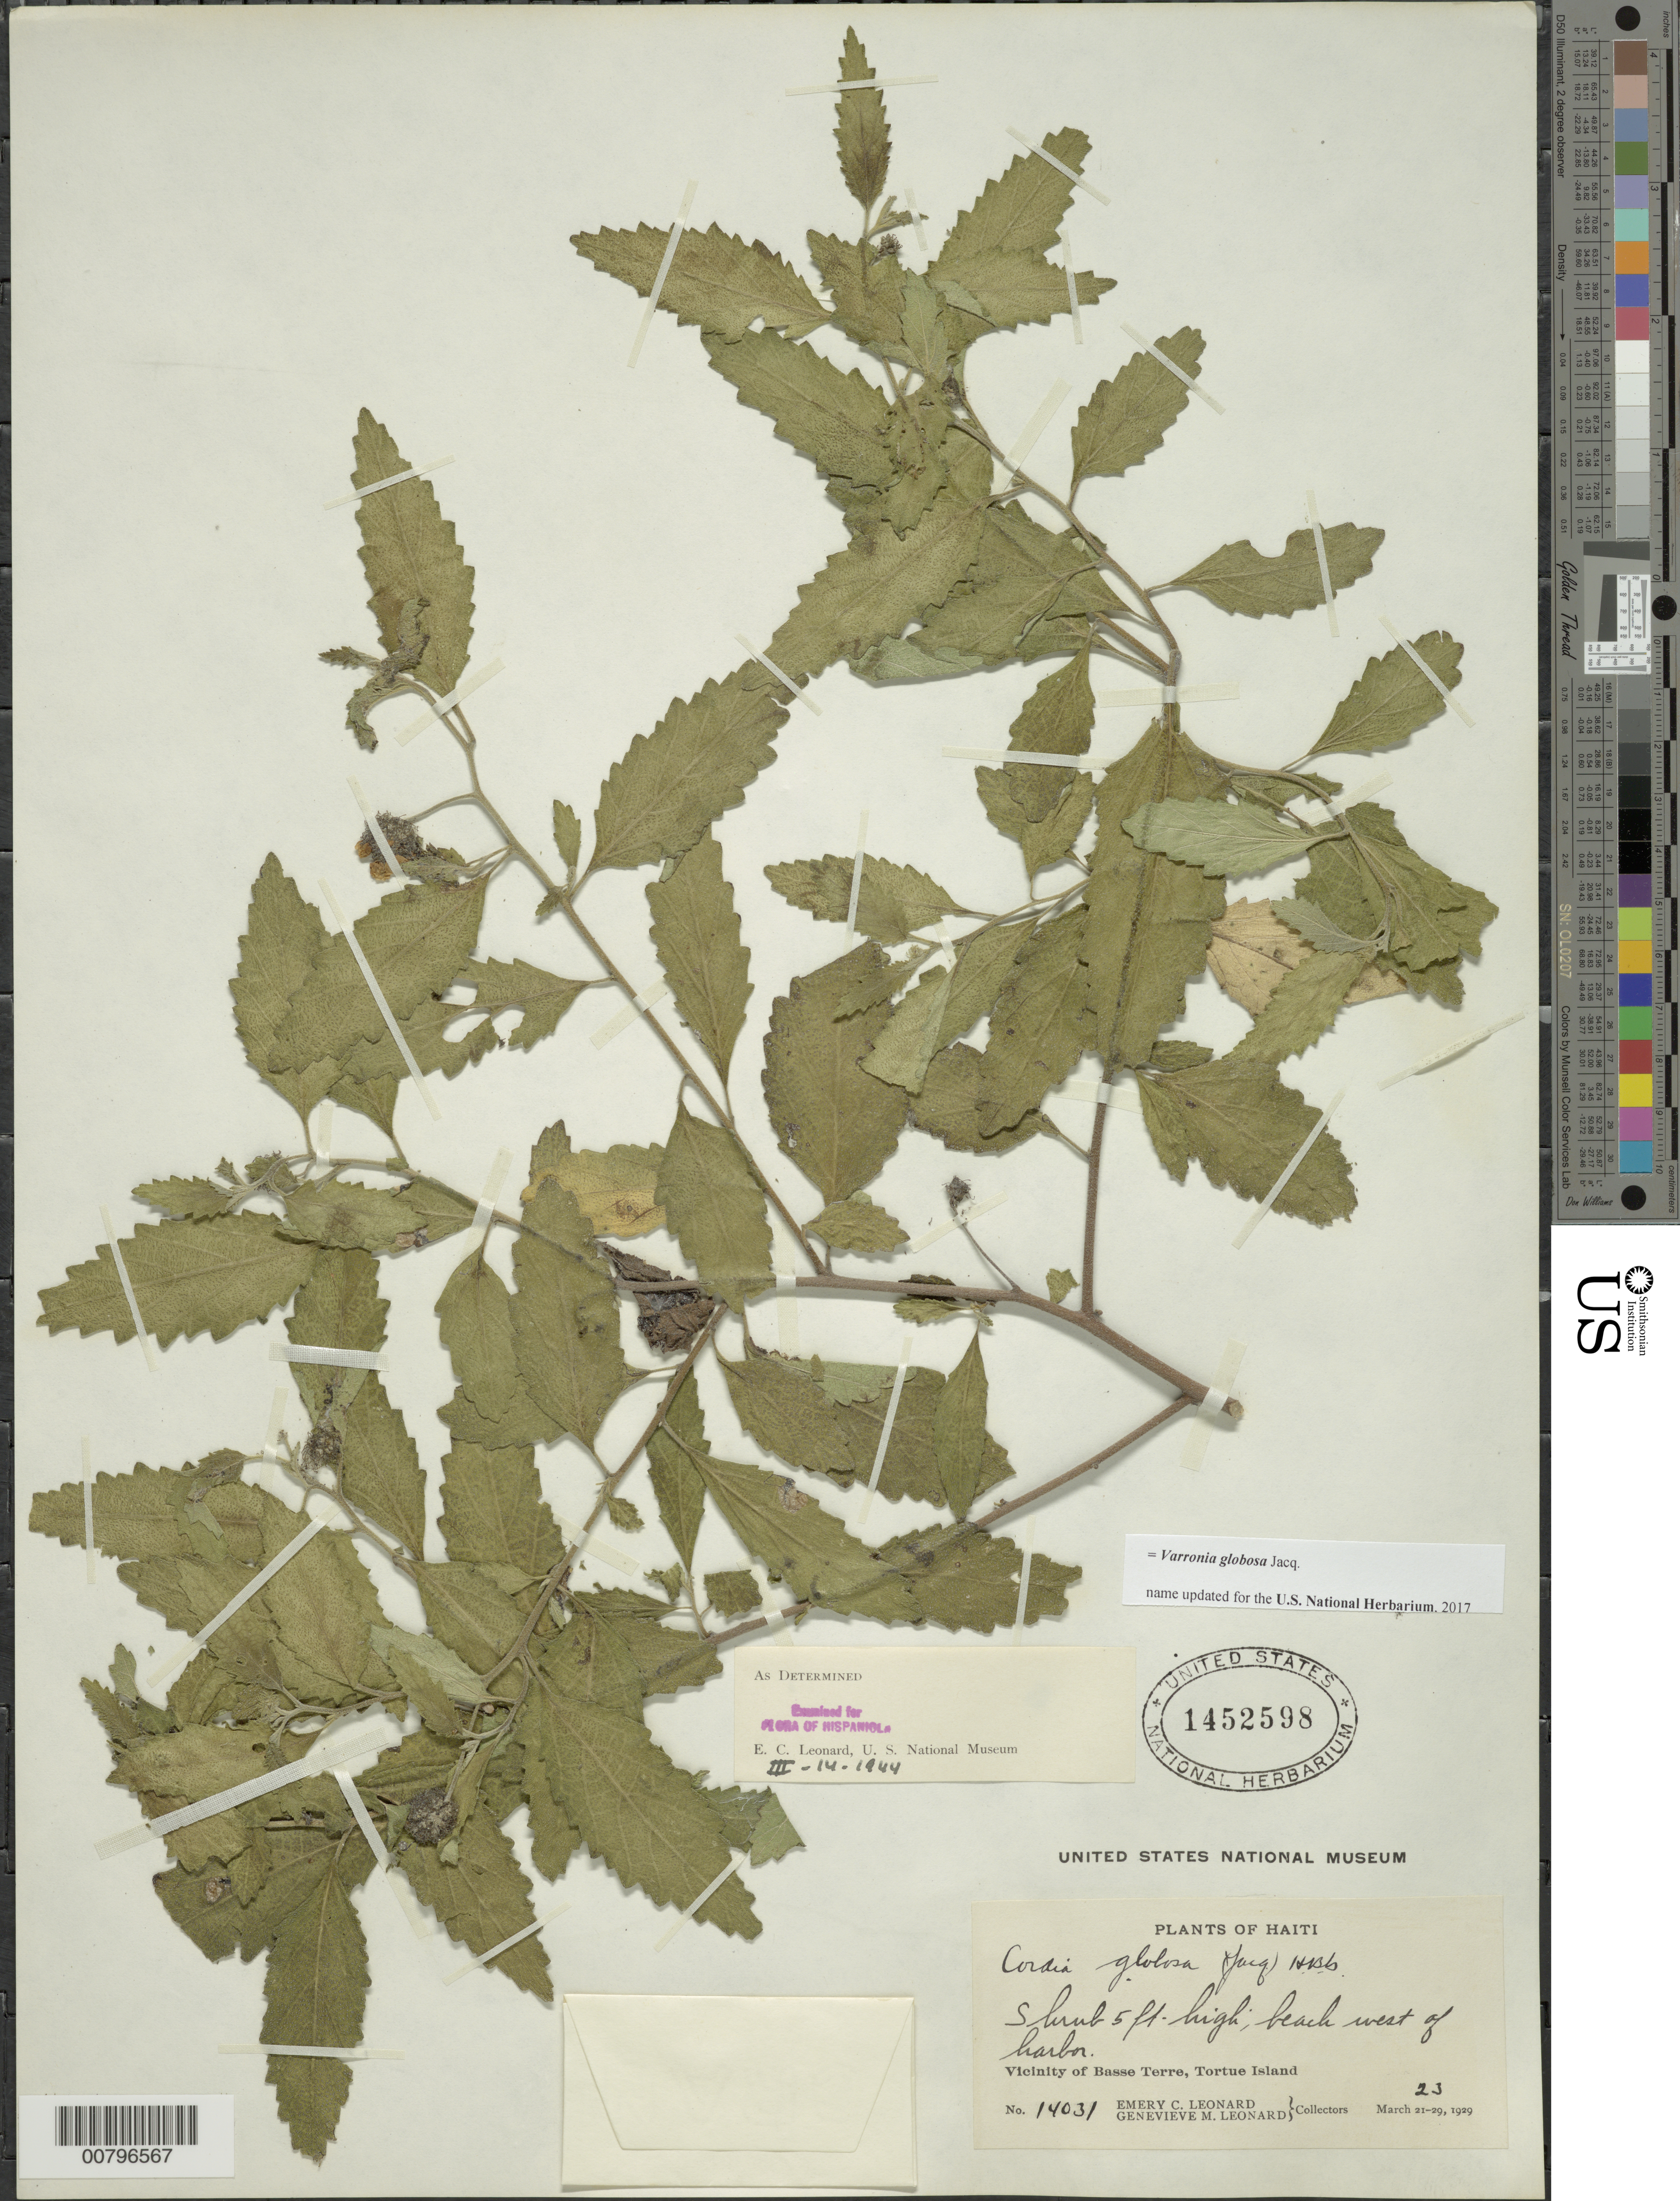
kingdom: Plantae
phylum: Tracheophyta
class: Magnoliopsida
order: Boraginales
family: Cordiaceae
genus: Cordia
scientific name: Cordia globosa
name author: (Jacq.) Kunth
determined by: Leonard, Emery C., (US)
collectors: E. C. Leonard & G. M. Leonard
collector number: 14031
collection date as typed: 23 Mar 1929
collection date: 1929-03-23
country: Haiti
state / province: Nord-Óuest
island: Île de la Tortue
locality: Tortue Island, vicinity of Basse Terre, west of harbor.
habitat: Beach.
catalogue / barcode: US 1452598